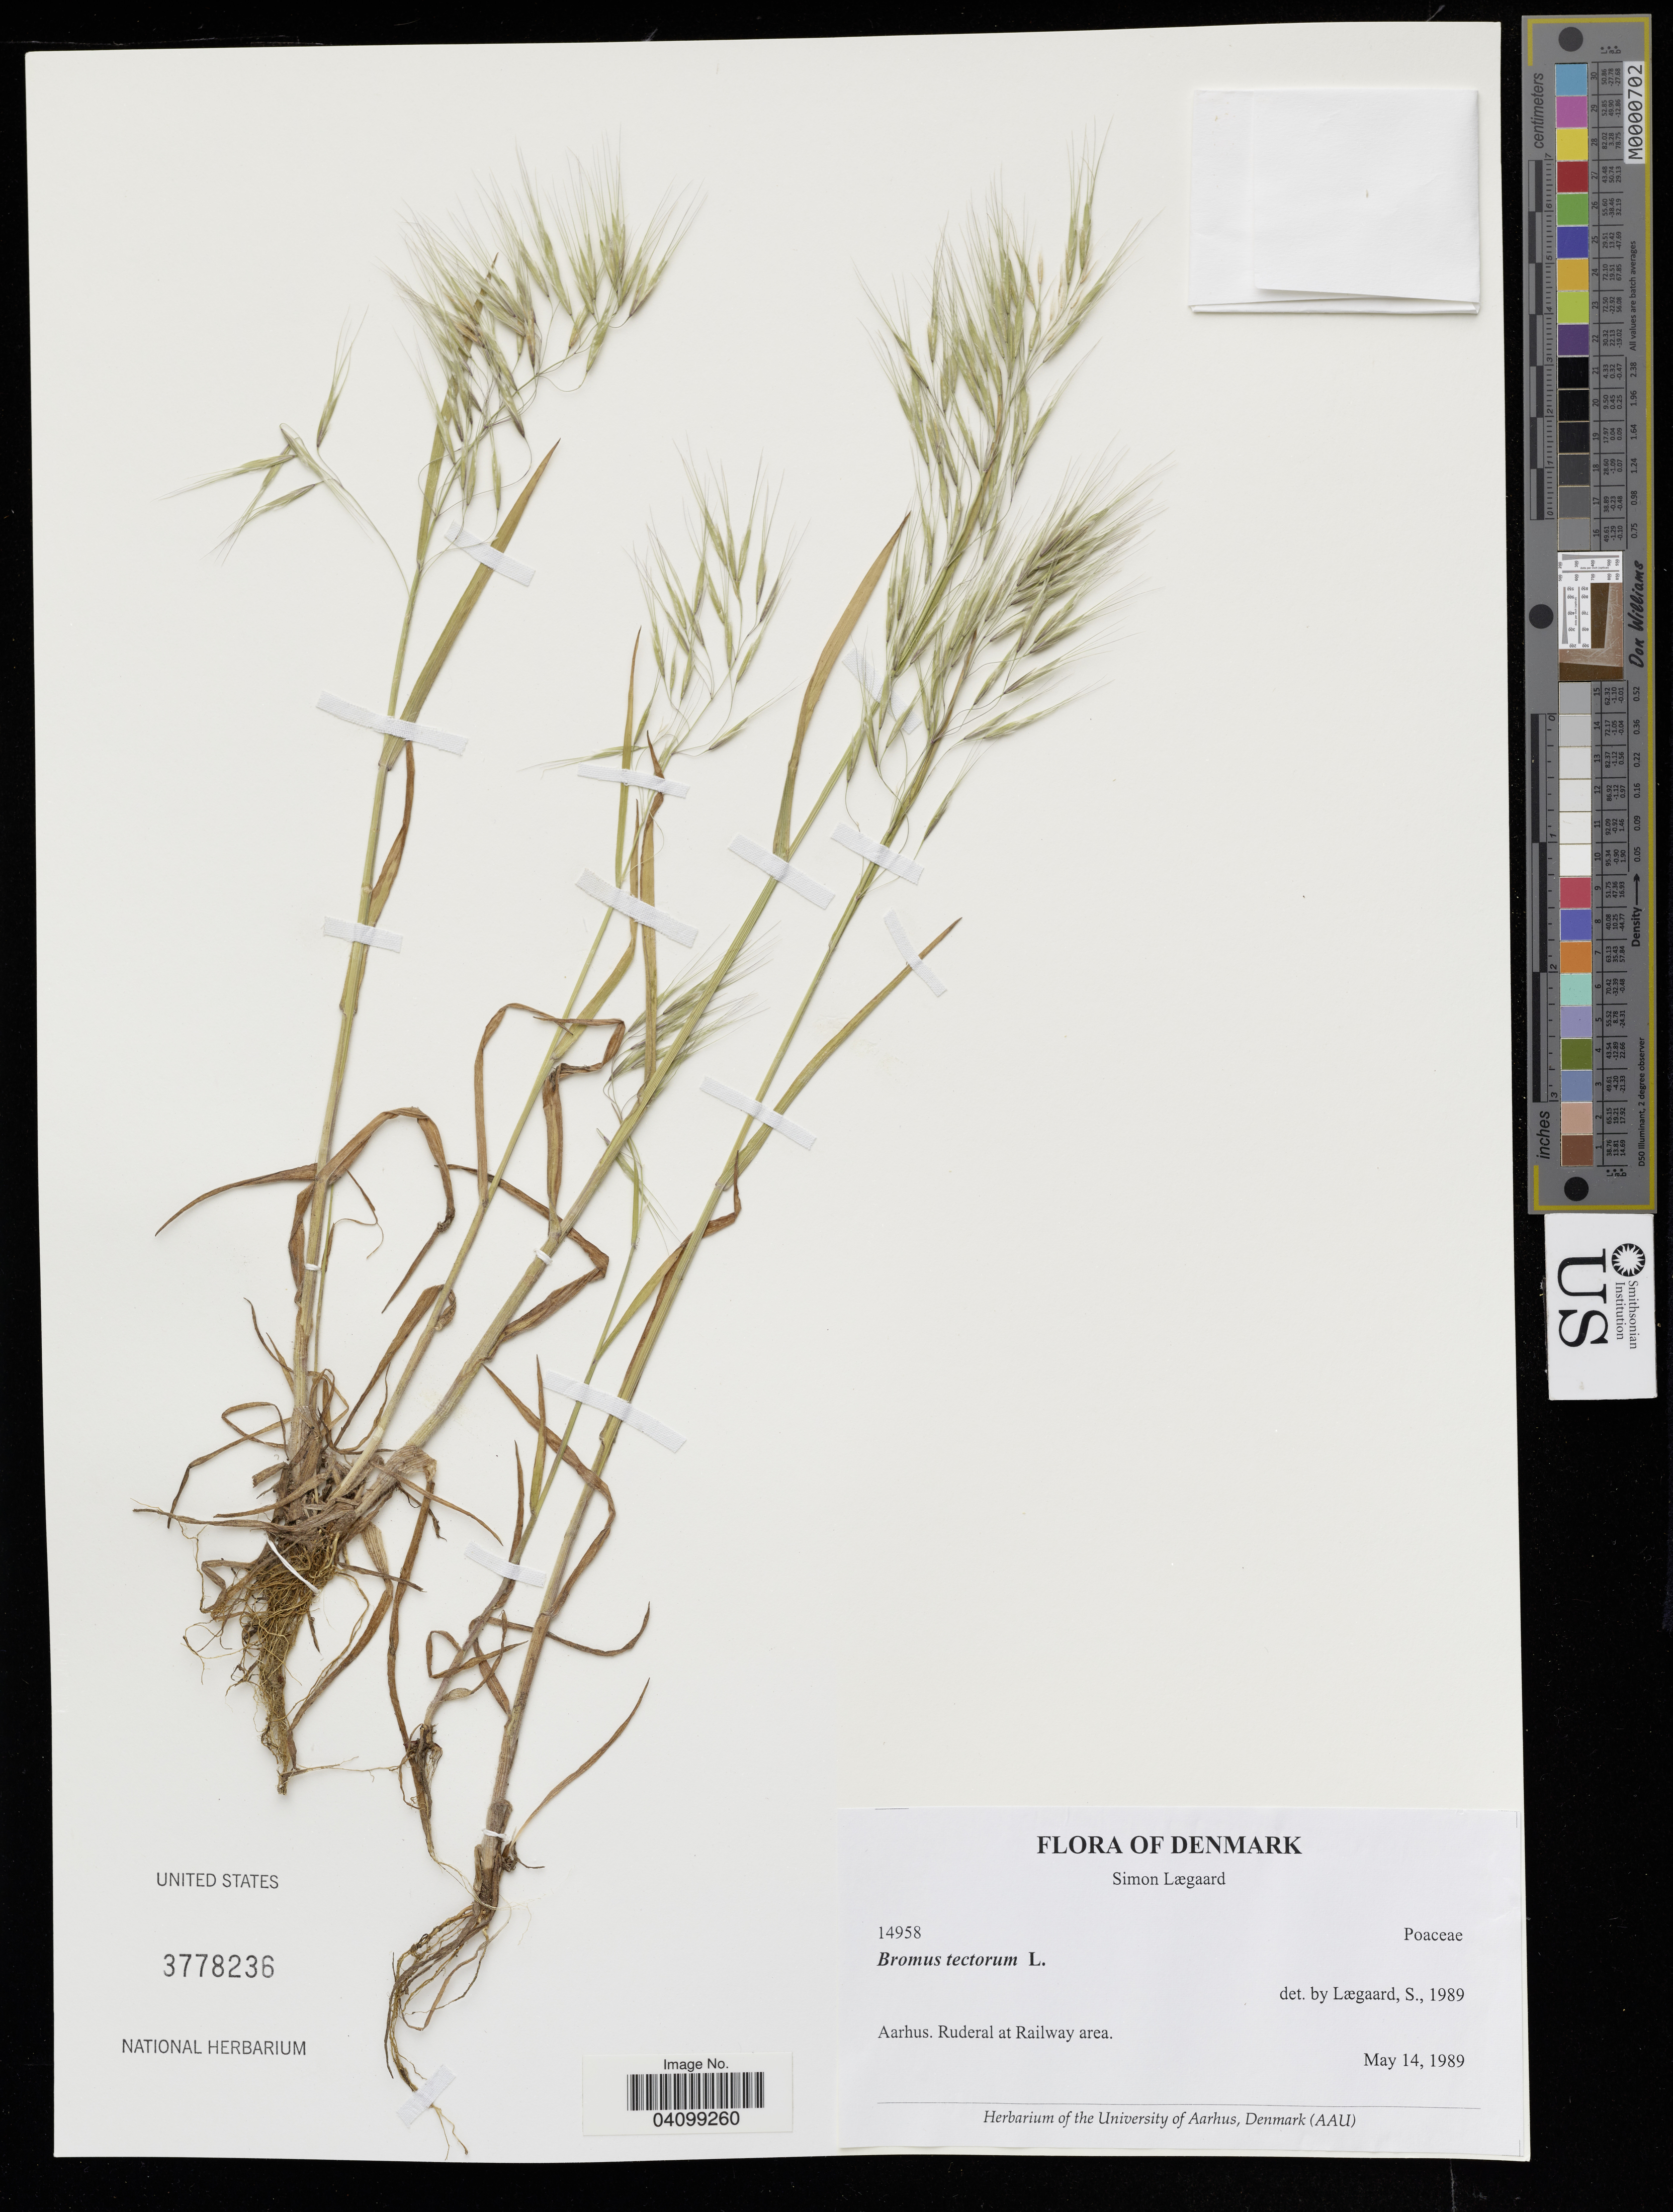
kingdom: Plantae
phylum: Tracheophyta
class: Liliopsida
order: Poales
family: Poaceae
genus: Bromus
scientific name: Bromus tectorum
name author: L.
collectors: S. Lægaard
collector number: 14958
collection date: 1989-05-14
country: Denmark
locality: Aarhus, Ruderal at Railway area.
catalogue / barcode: US 3778236